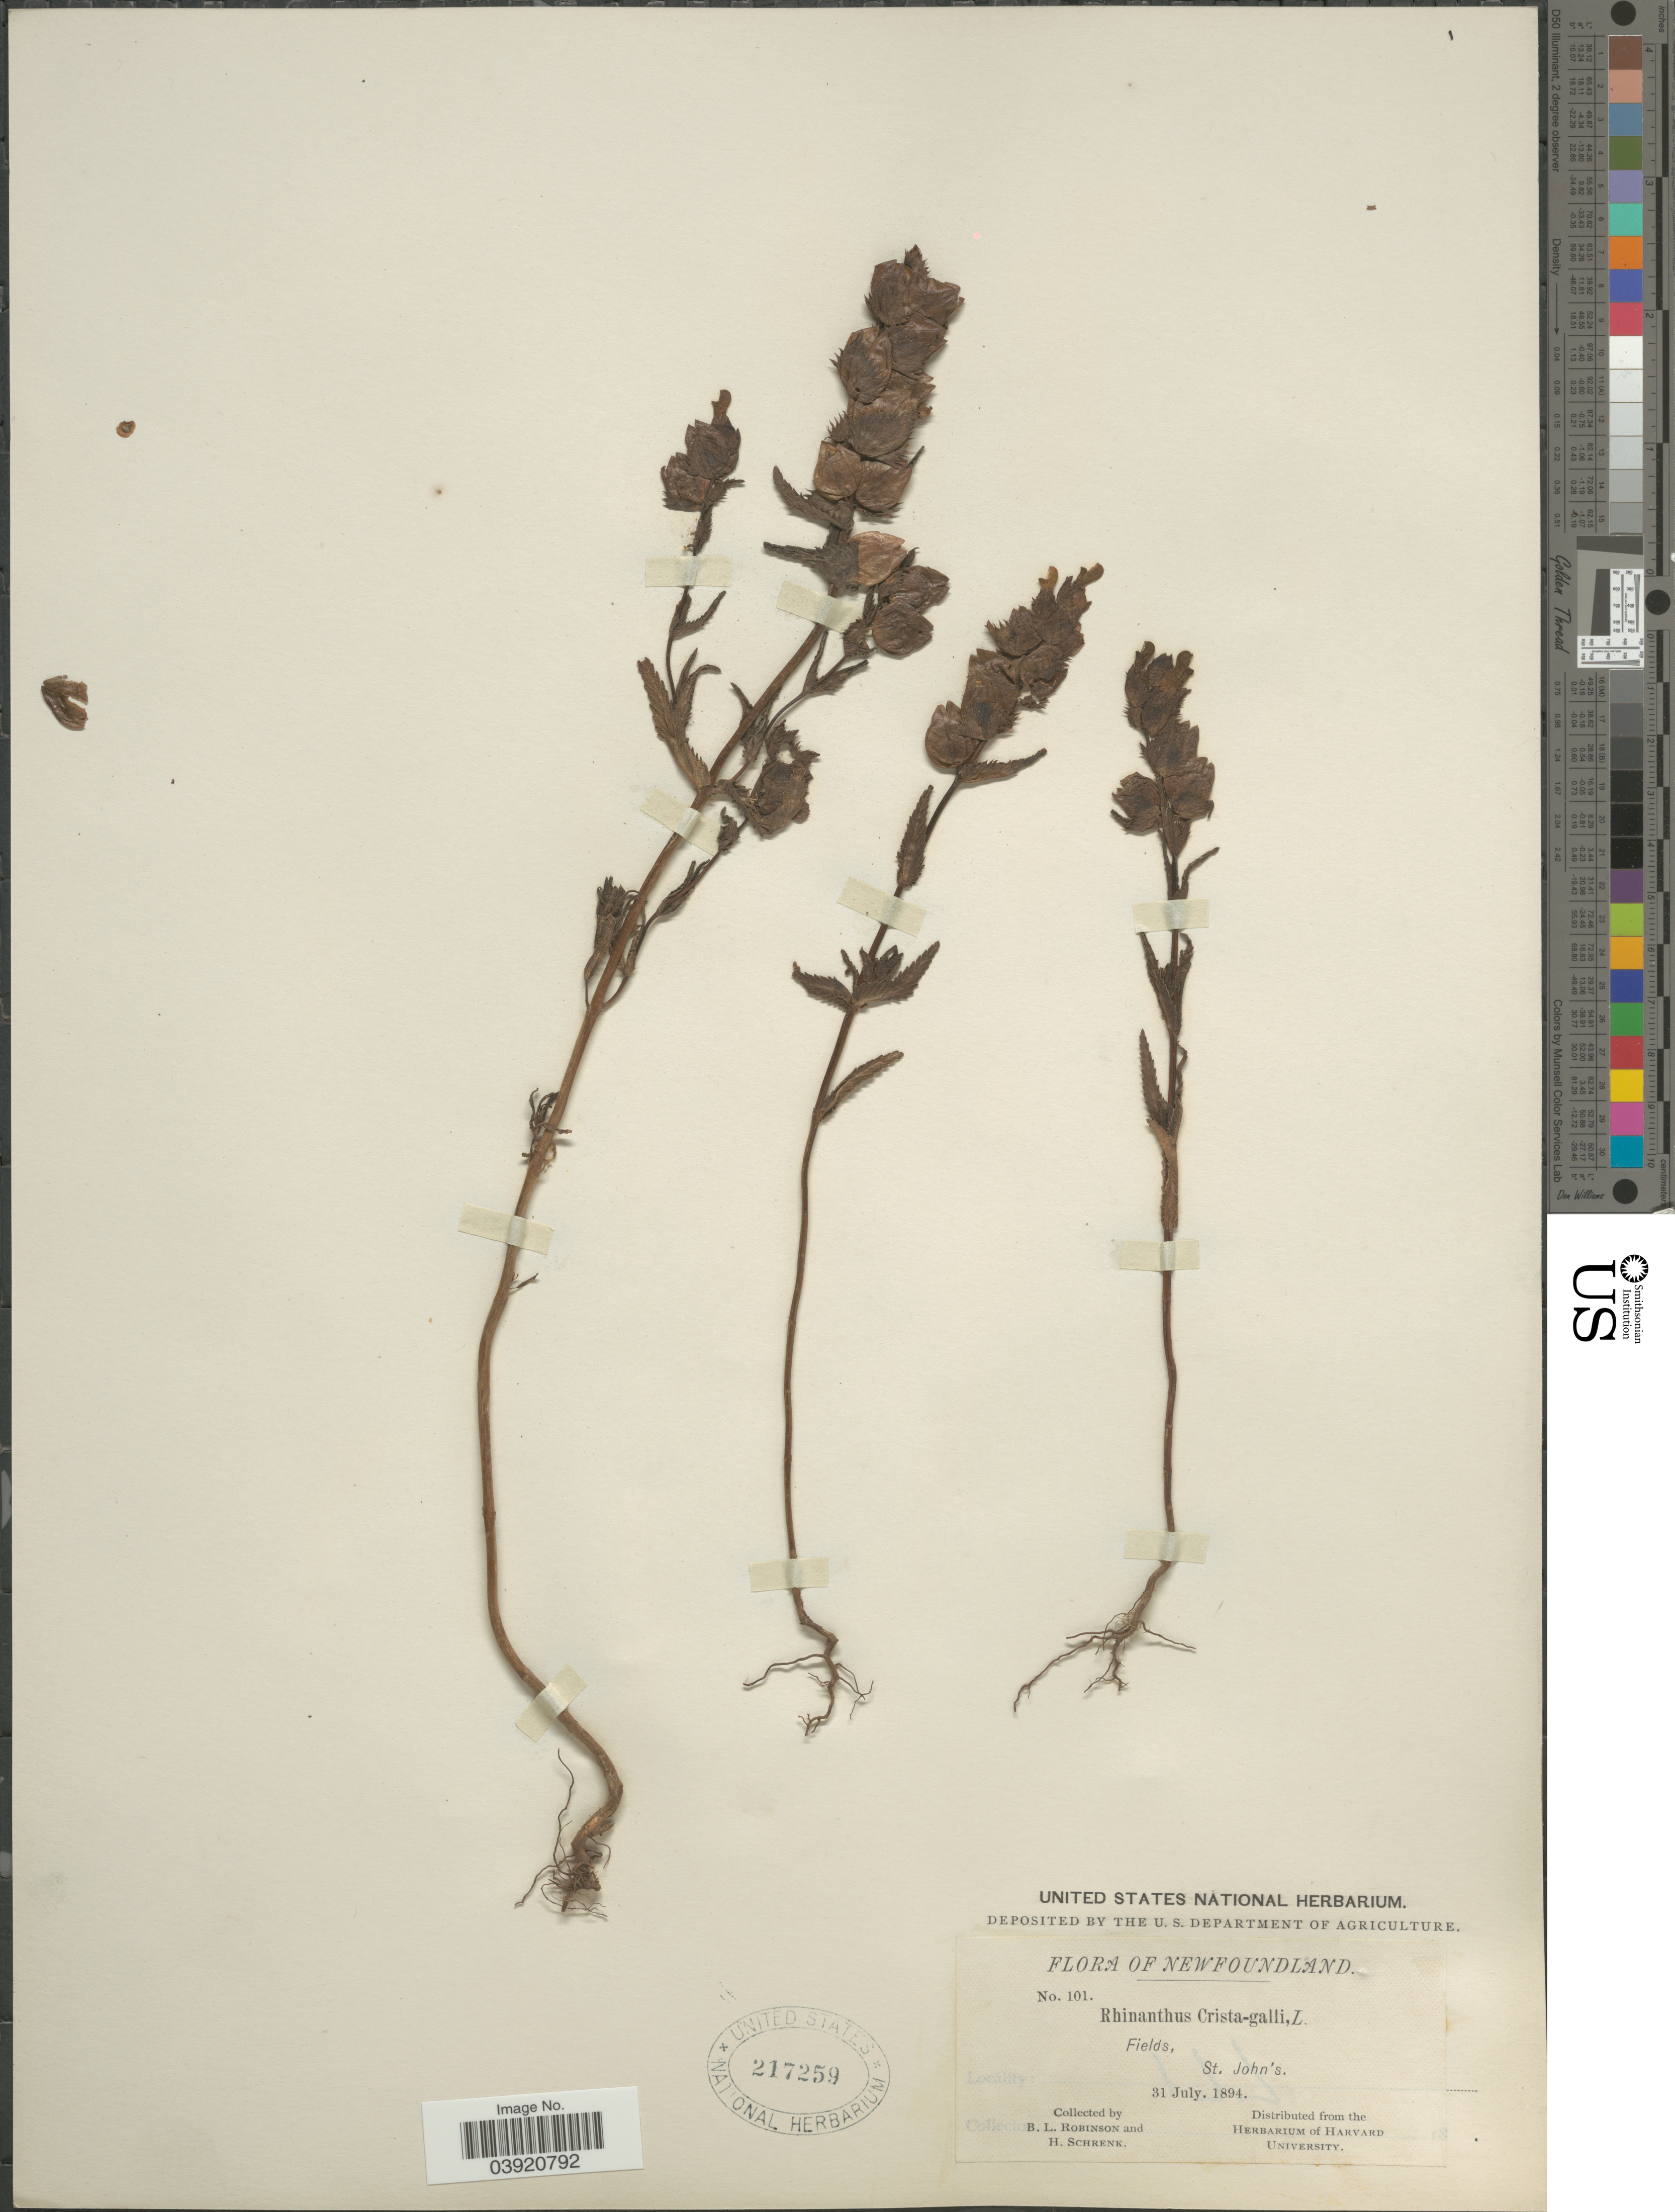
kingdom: Plantae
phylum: Tracheophyta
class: Magnoliopsida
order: Lamiales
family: Orobanchaceae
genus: Rhinanthus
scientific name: Rhinanthus crista-galli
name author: L.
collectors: B. L. Robinson & H. Schrenk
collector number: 101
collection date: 1894-07-31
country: Canada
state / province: Newfoundland and Labrador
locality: St. John's.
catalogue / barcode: US 217259